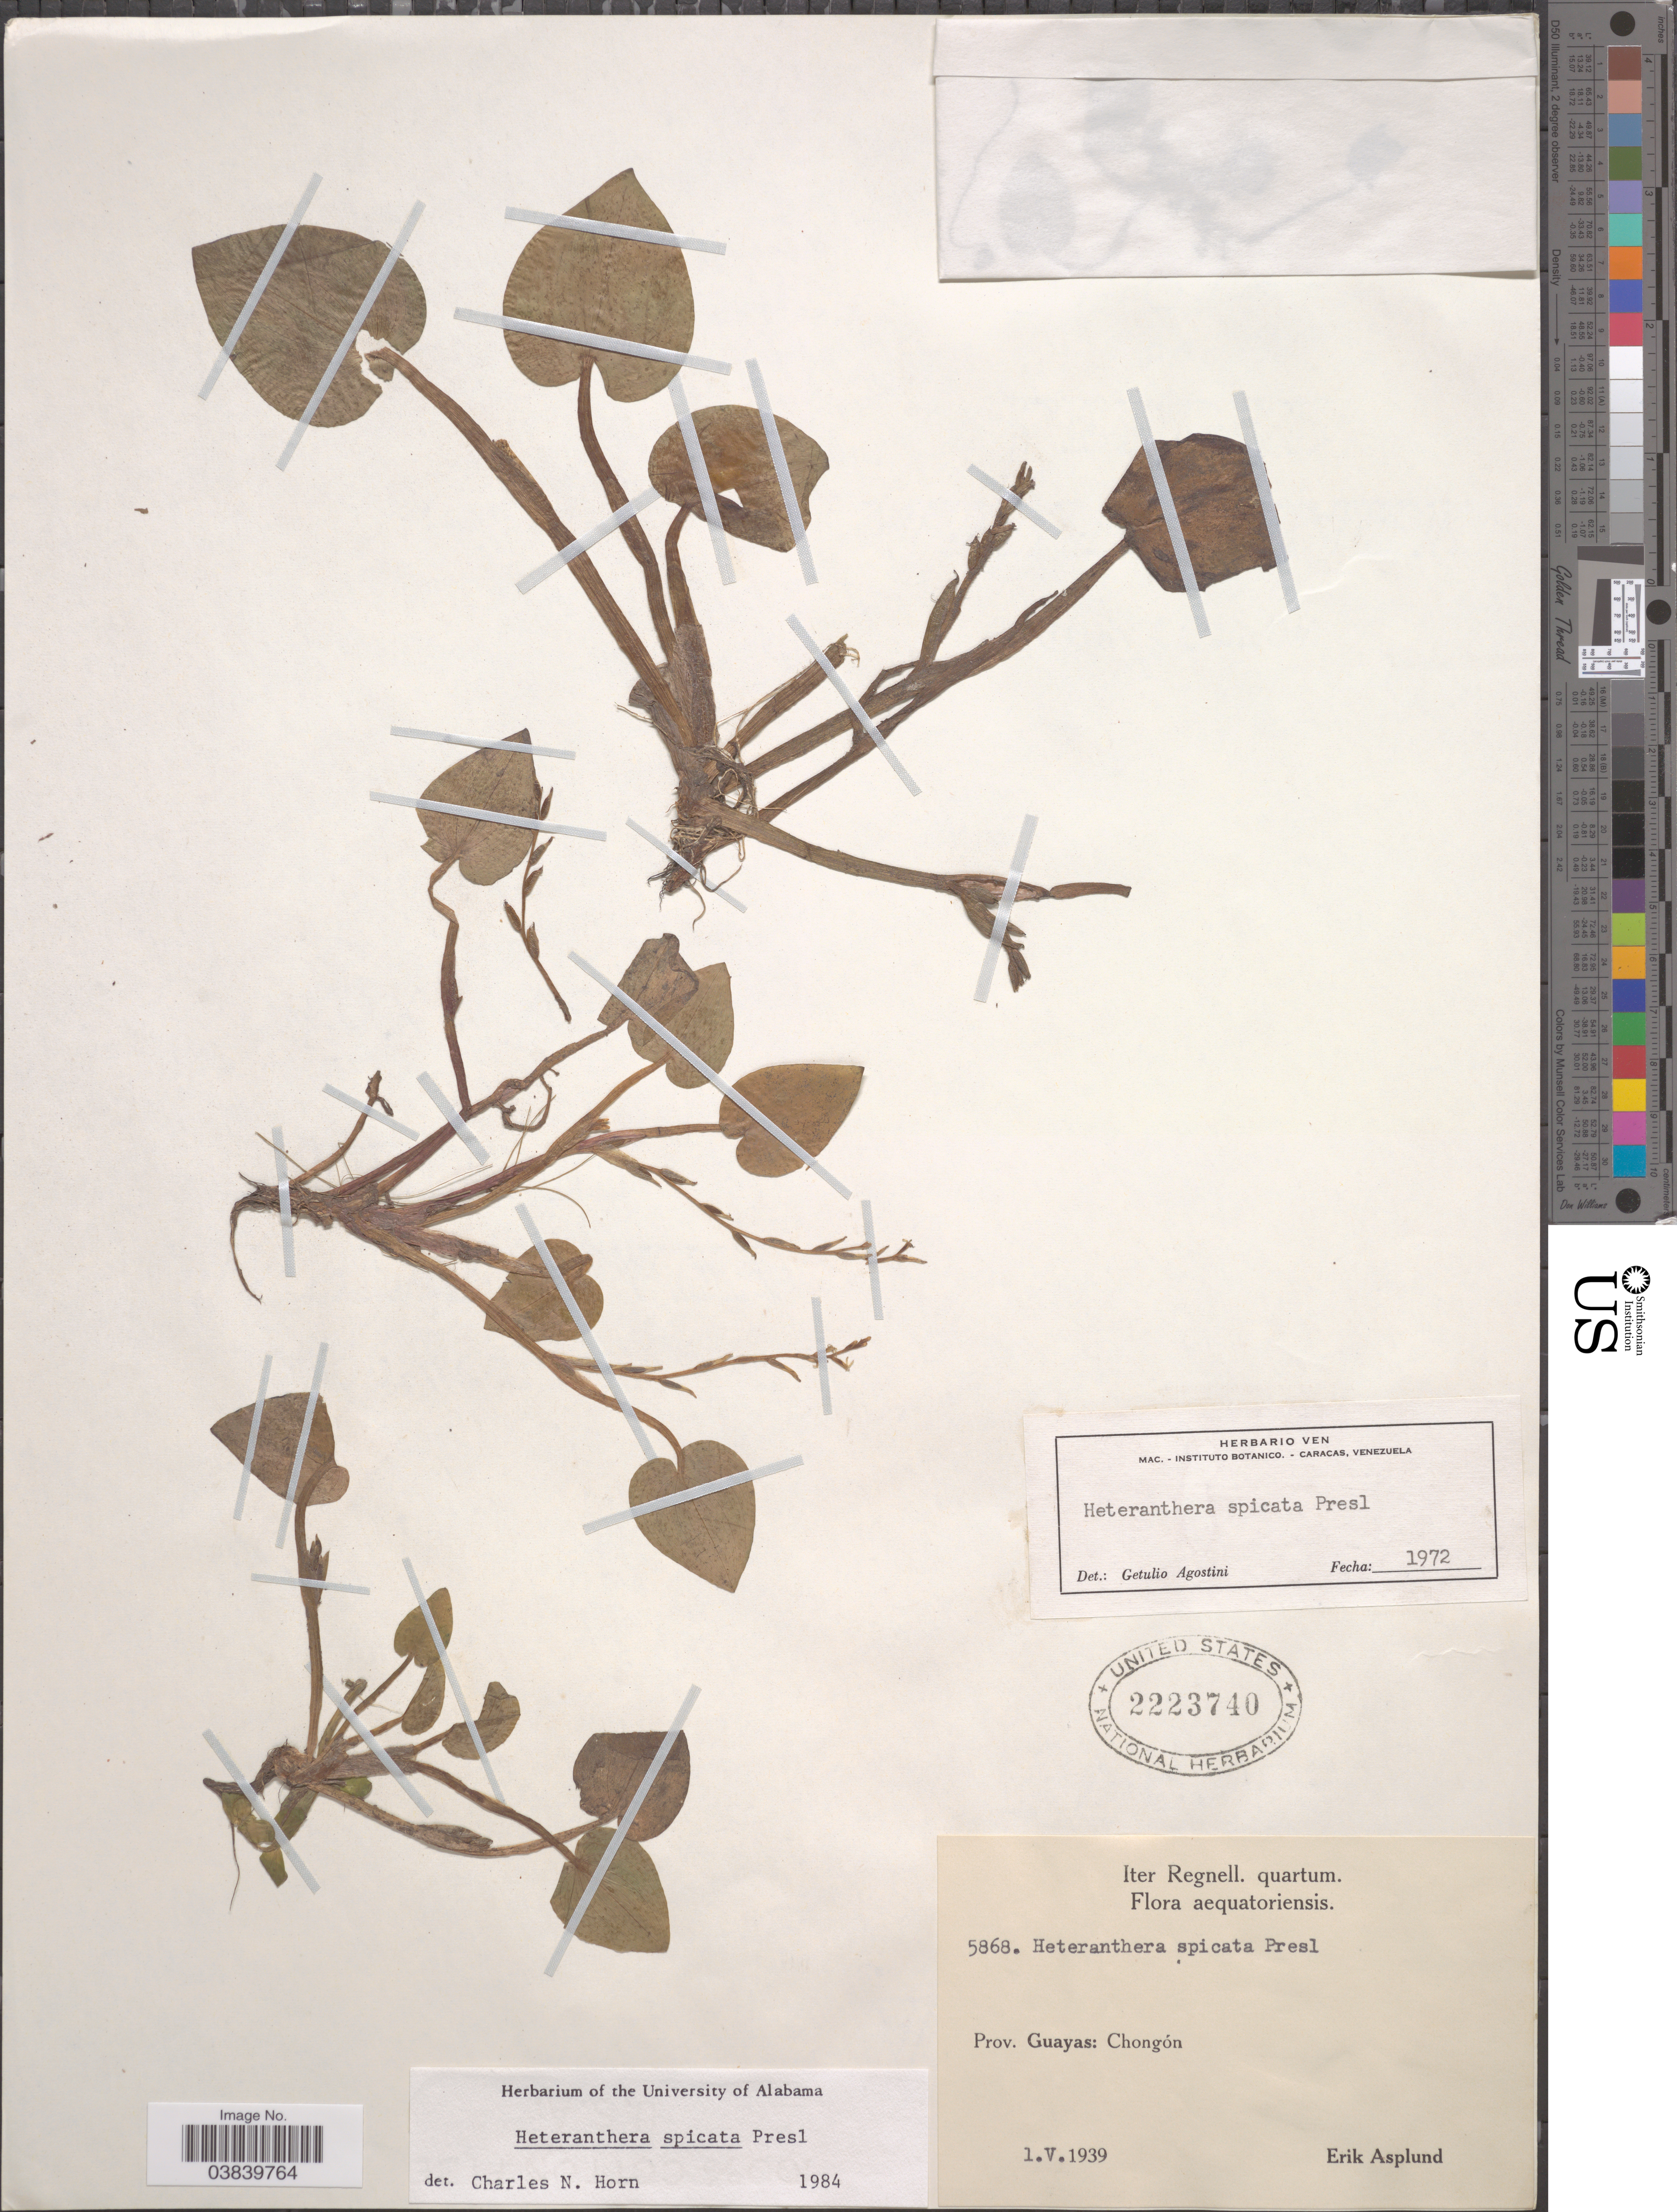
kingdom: Plantae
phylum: Tracheophyta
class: Liliopsida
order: Commelinales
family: Pontederiaceae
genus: Heteranthera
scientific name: Heteranthera spicata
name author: C. Presl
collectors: E. Asplund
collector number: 5868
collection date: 1939-05-01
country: Ecuador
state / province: Guayas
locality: Chongón.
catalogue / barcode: US 2223740